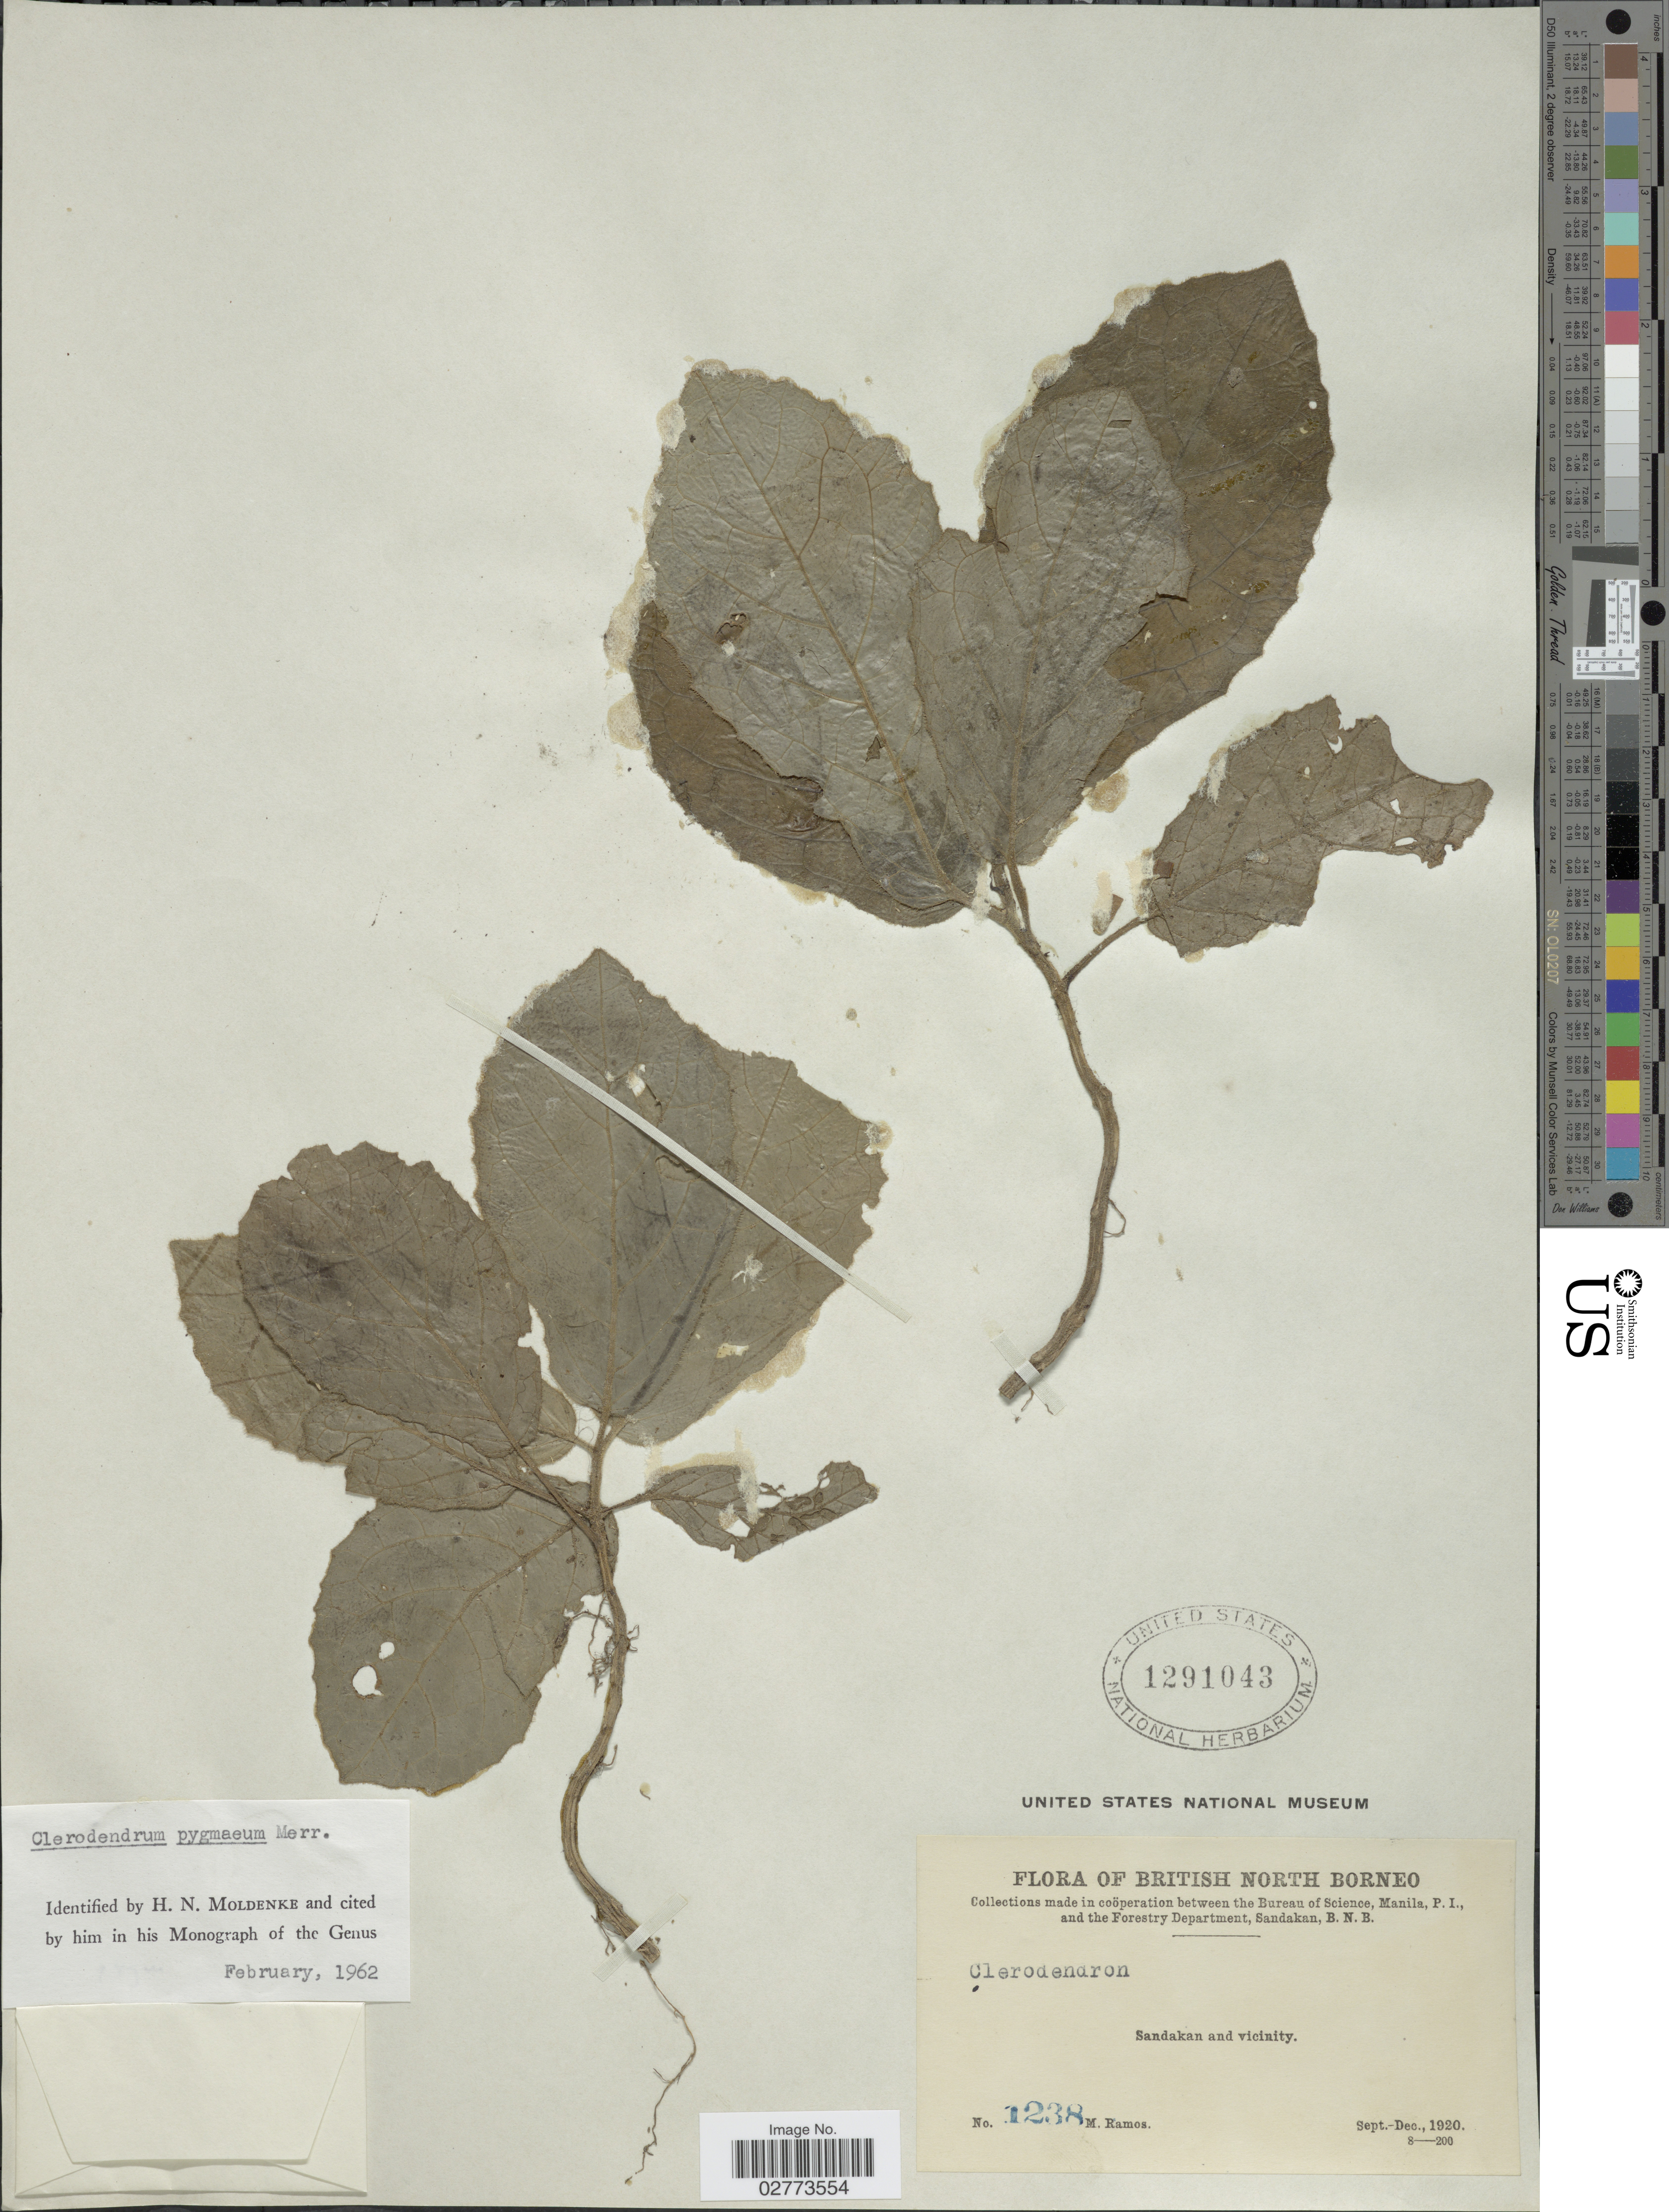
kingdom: Plantae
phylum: Tracheophyta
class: Magnoliopsida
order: Lamiales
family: Lamiaceae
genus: Clerodendrum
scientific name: Clerodendrum pygmaeum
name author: Merr.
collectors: M. Ramos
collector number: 1238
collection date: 1920-09/1920-12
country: Malaysia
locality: British North Borneo. Sandakan and vicinity.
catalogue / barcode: US 1291043